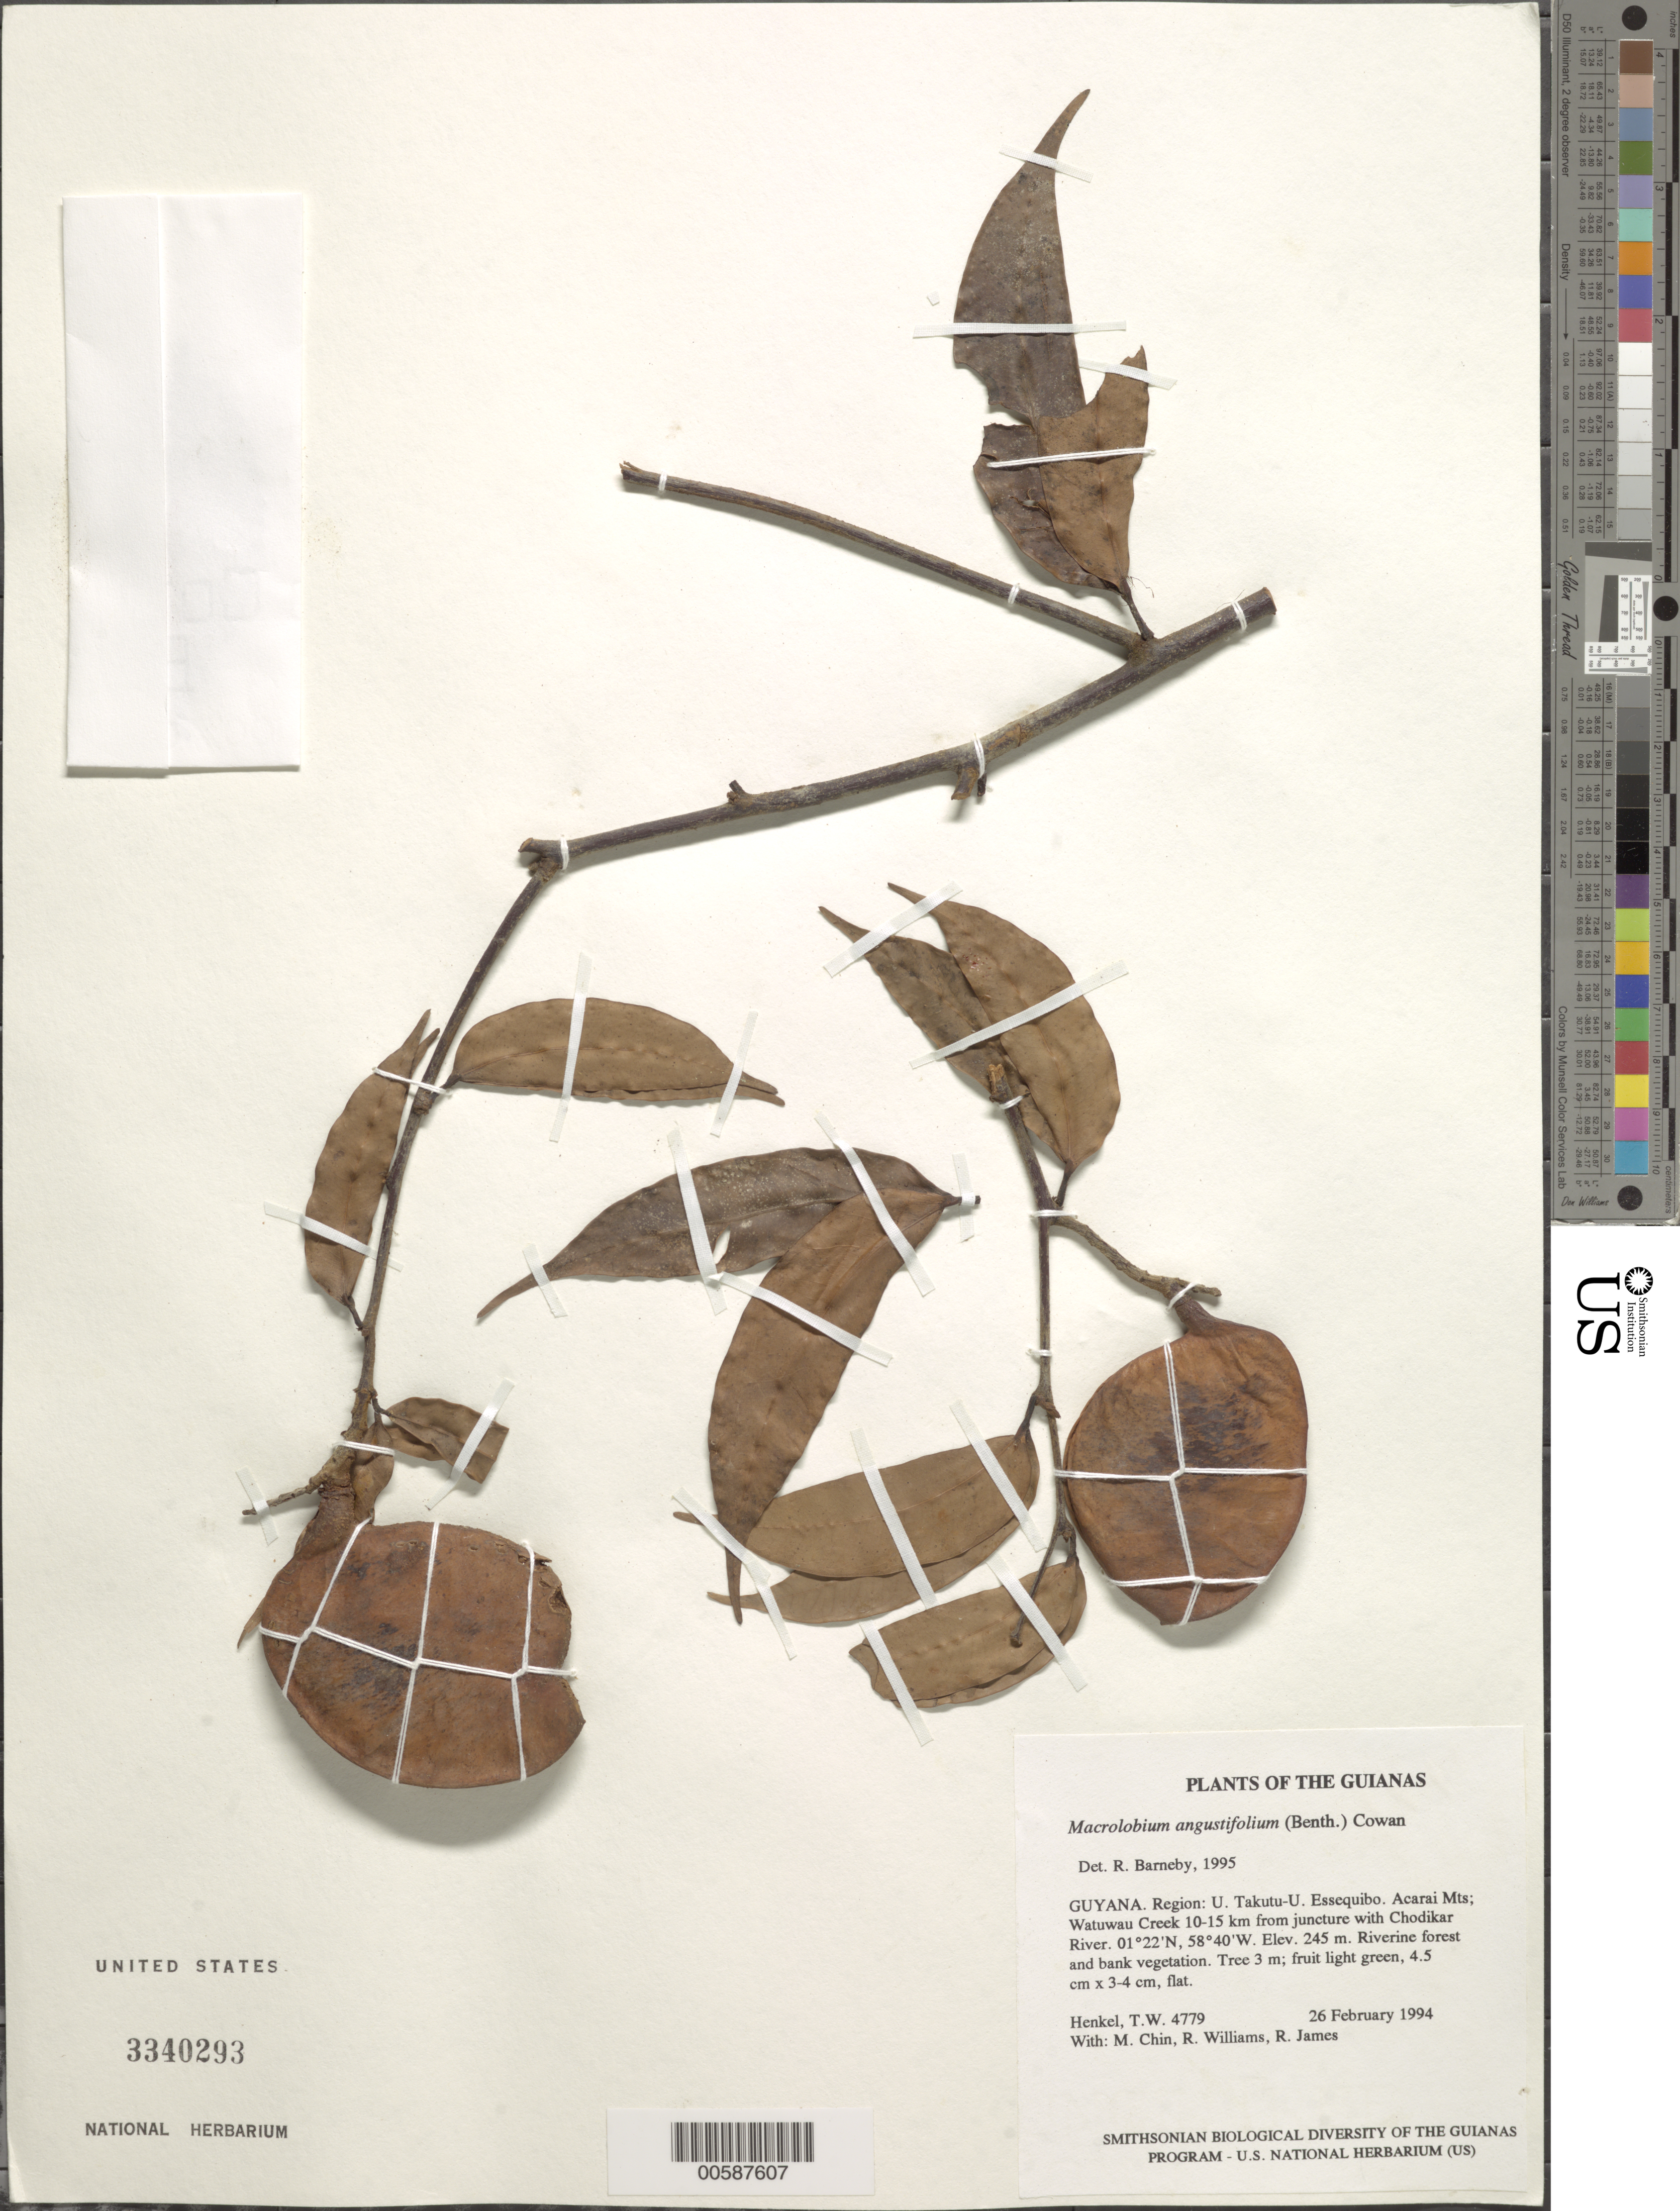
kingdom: Plantae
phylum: Tracheophyta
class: Magnoliopsida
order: Fabales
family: Fabaceae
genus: Macrolobium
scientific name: Macrolobium angustifolium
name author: (Benth.) R.S. Cowan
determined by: Barneby, Rupert C., (NY)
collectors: T. Henkel, M. Chin, R. Williams & R. James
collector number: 4779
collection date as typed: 26 February 1994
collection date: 1994-02-26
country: Guyana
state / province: U. Takutu-U. Essequibo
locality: Acarai Mts; Watuwau Creek 10-15 km from juncture with Chodikar River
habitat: Riverine forest and bank vegetation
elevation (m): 245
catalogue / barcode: US 3340293